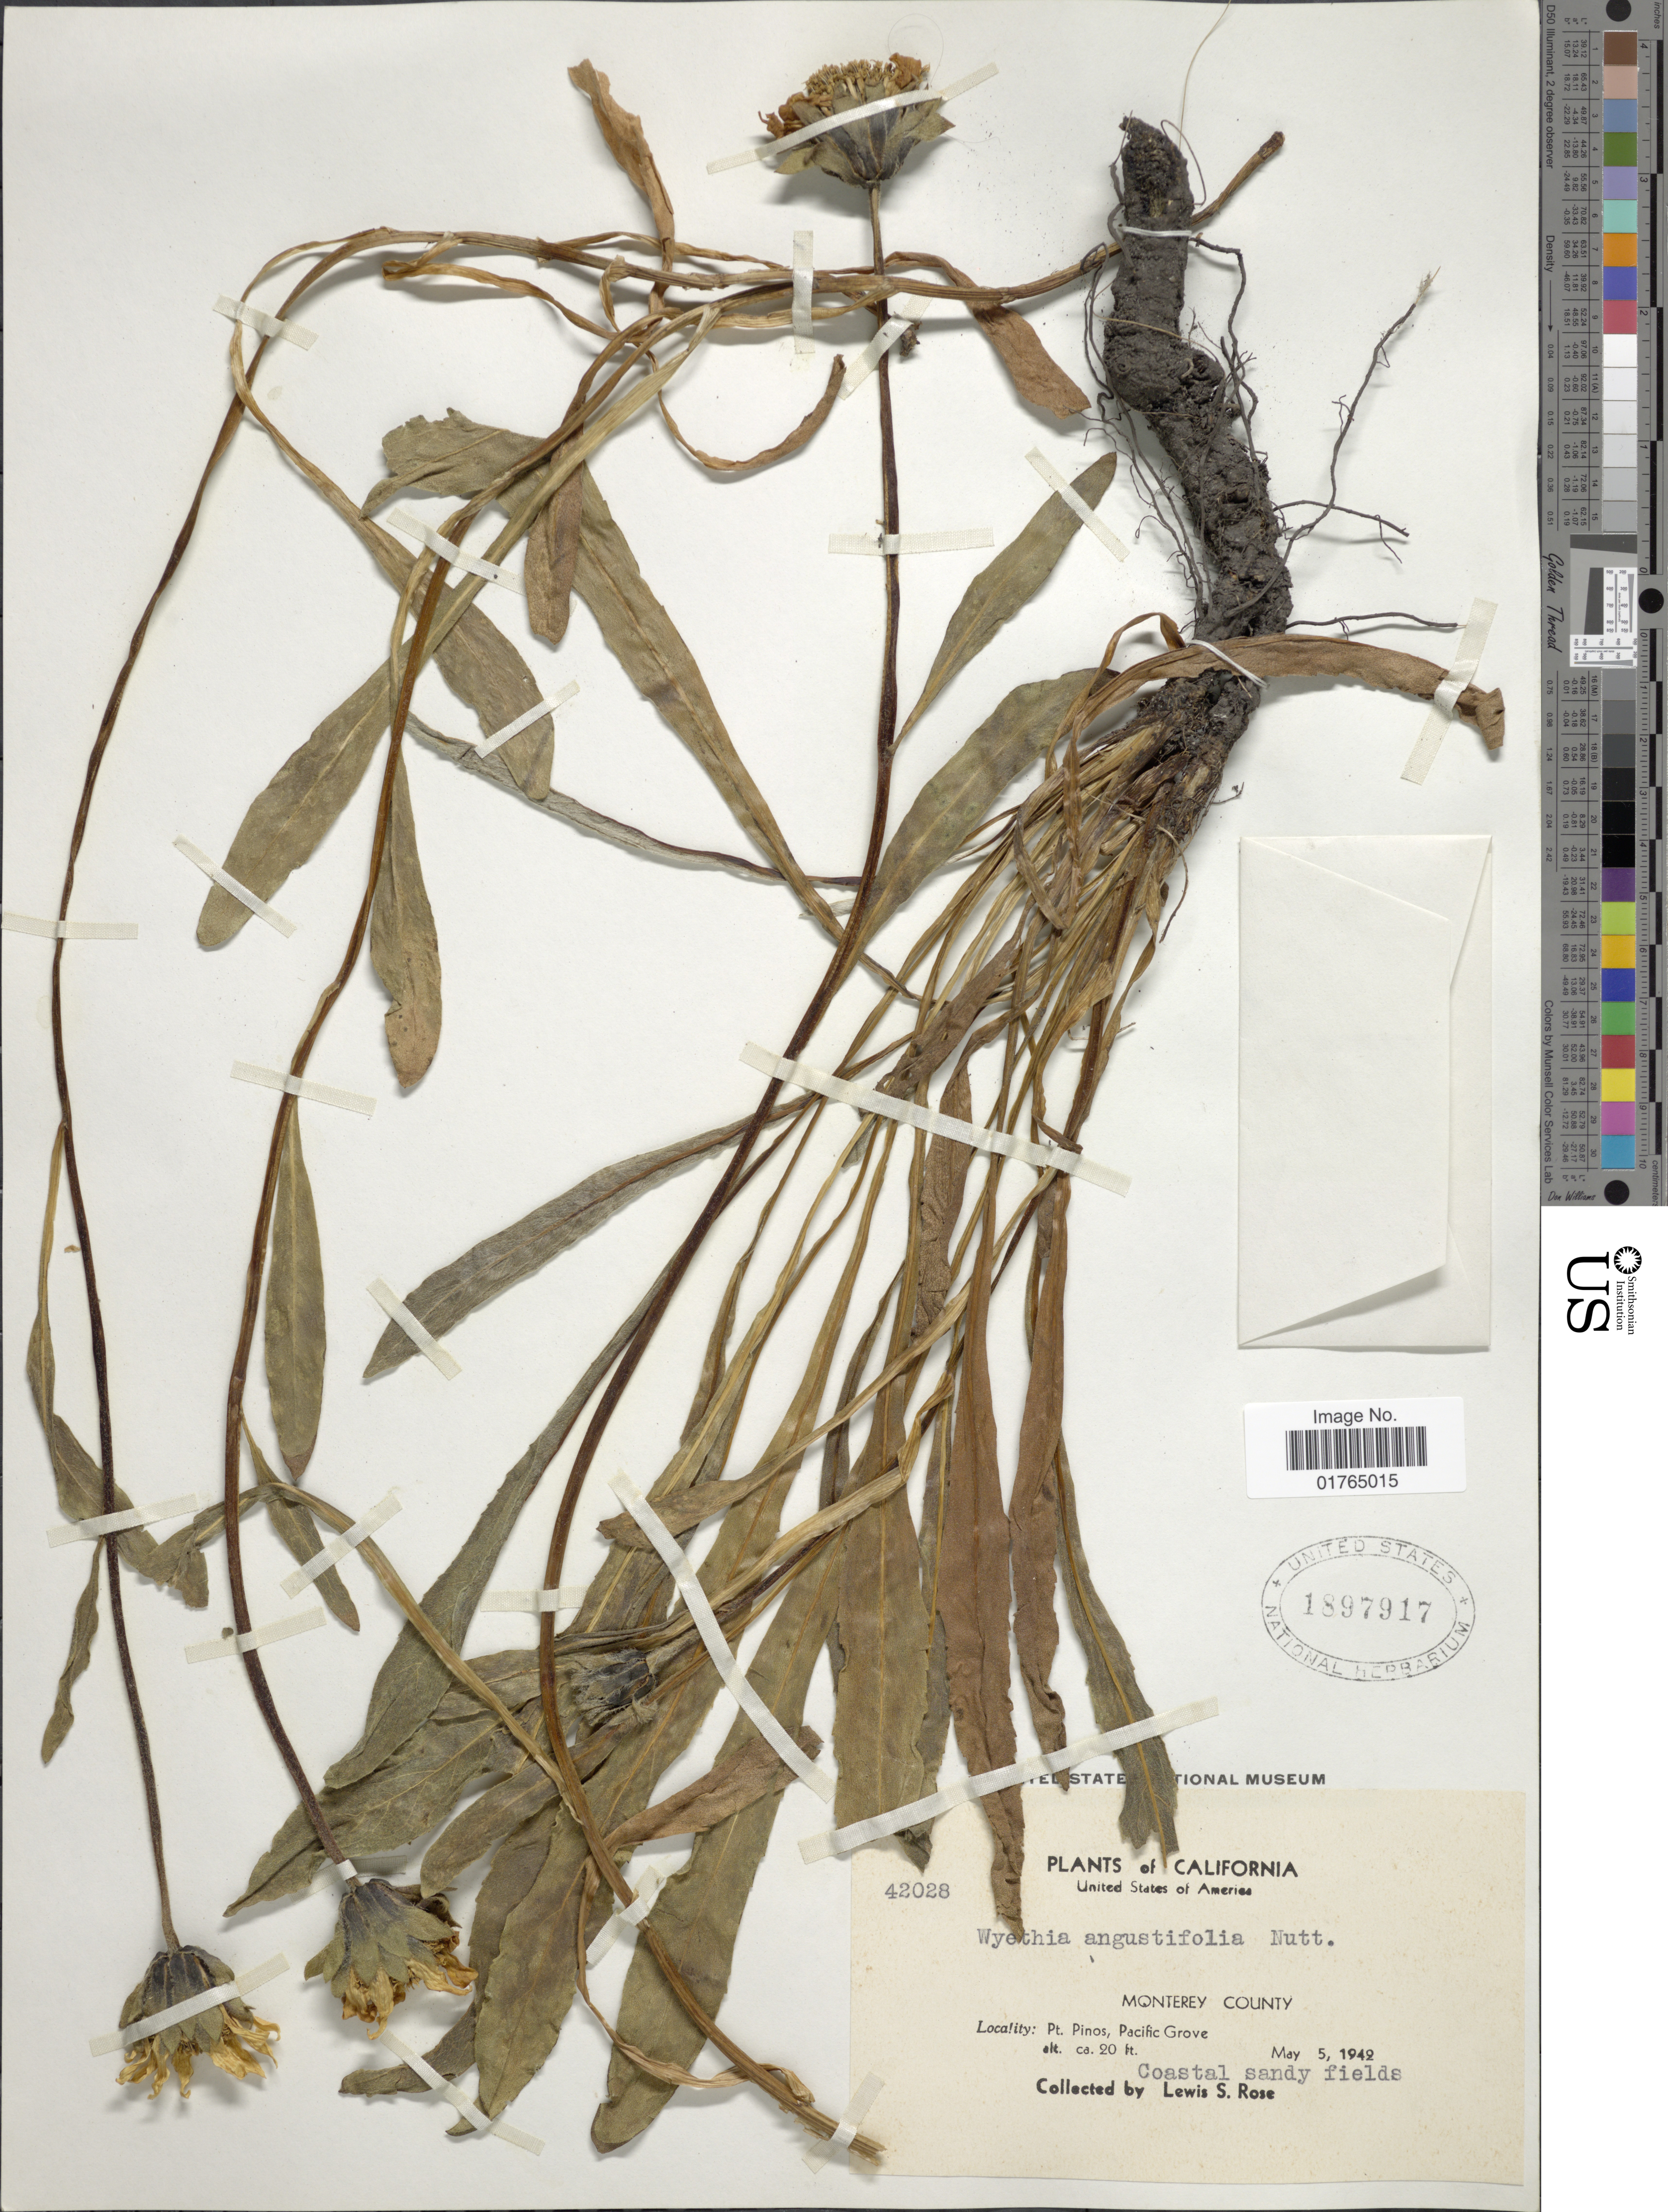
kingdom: Plantae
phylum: Tracheophyta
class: Magnoliopsida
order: Asterales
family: Asteraceae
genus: Wyethia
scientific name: Wyethia angustifolia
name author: (DC.) Nutt.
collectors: L. S. Rose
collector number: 42028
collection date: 1942-05-05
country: United States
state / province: California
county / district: Monterey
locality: United States of America, Monterey County, Pt. Pinos, Pacific Grove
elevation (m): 6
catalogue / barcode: US 1897917